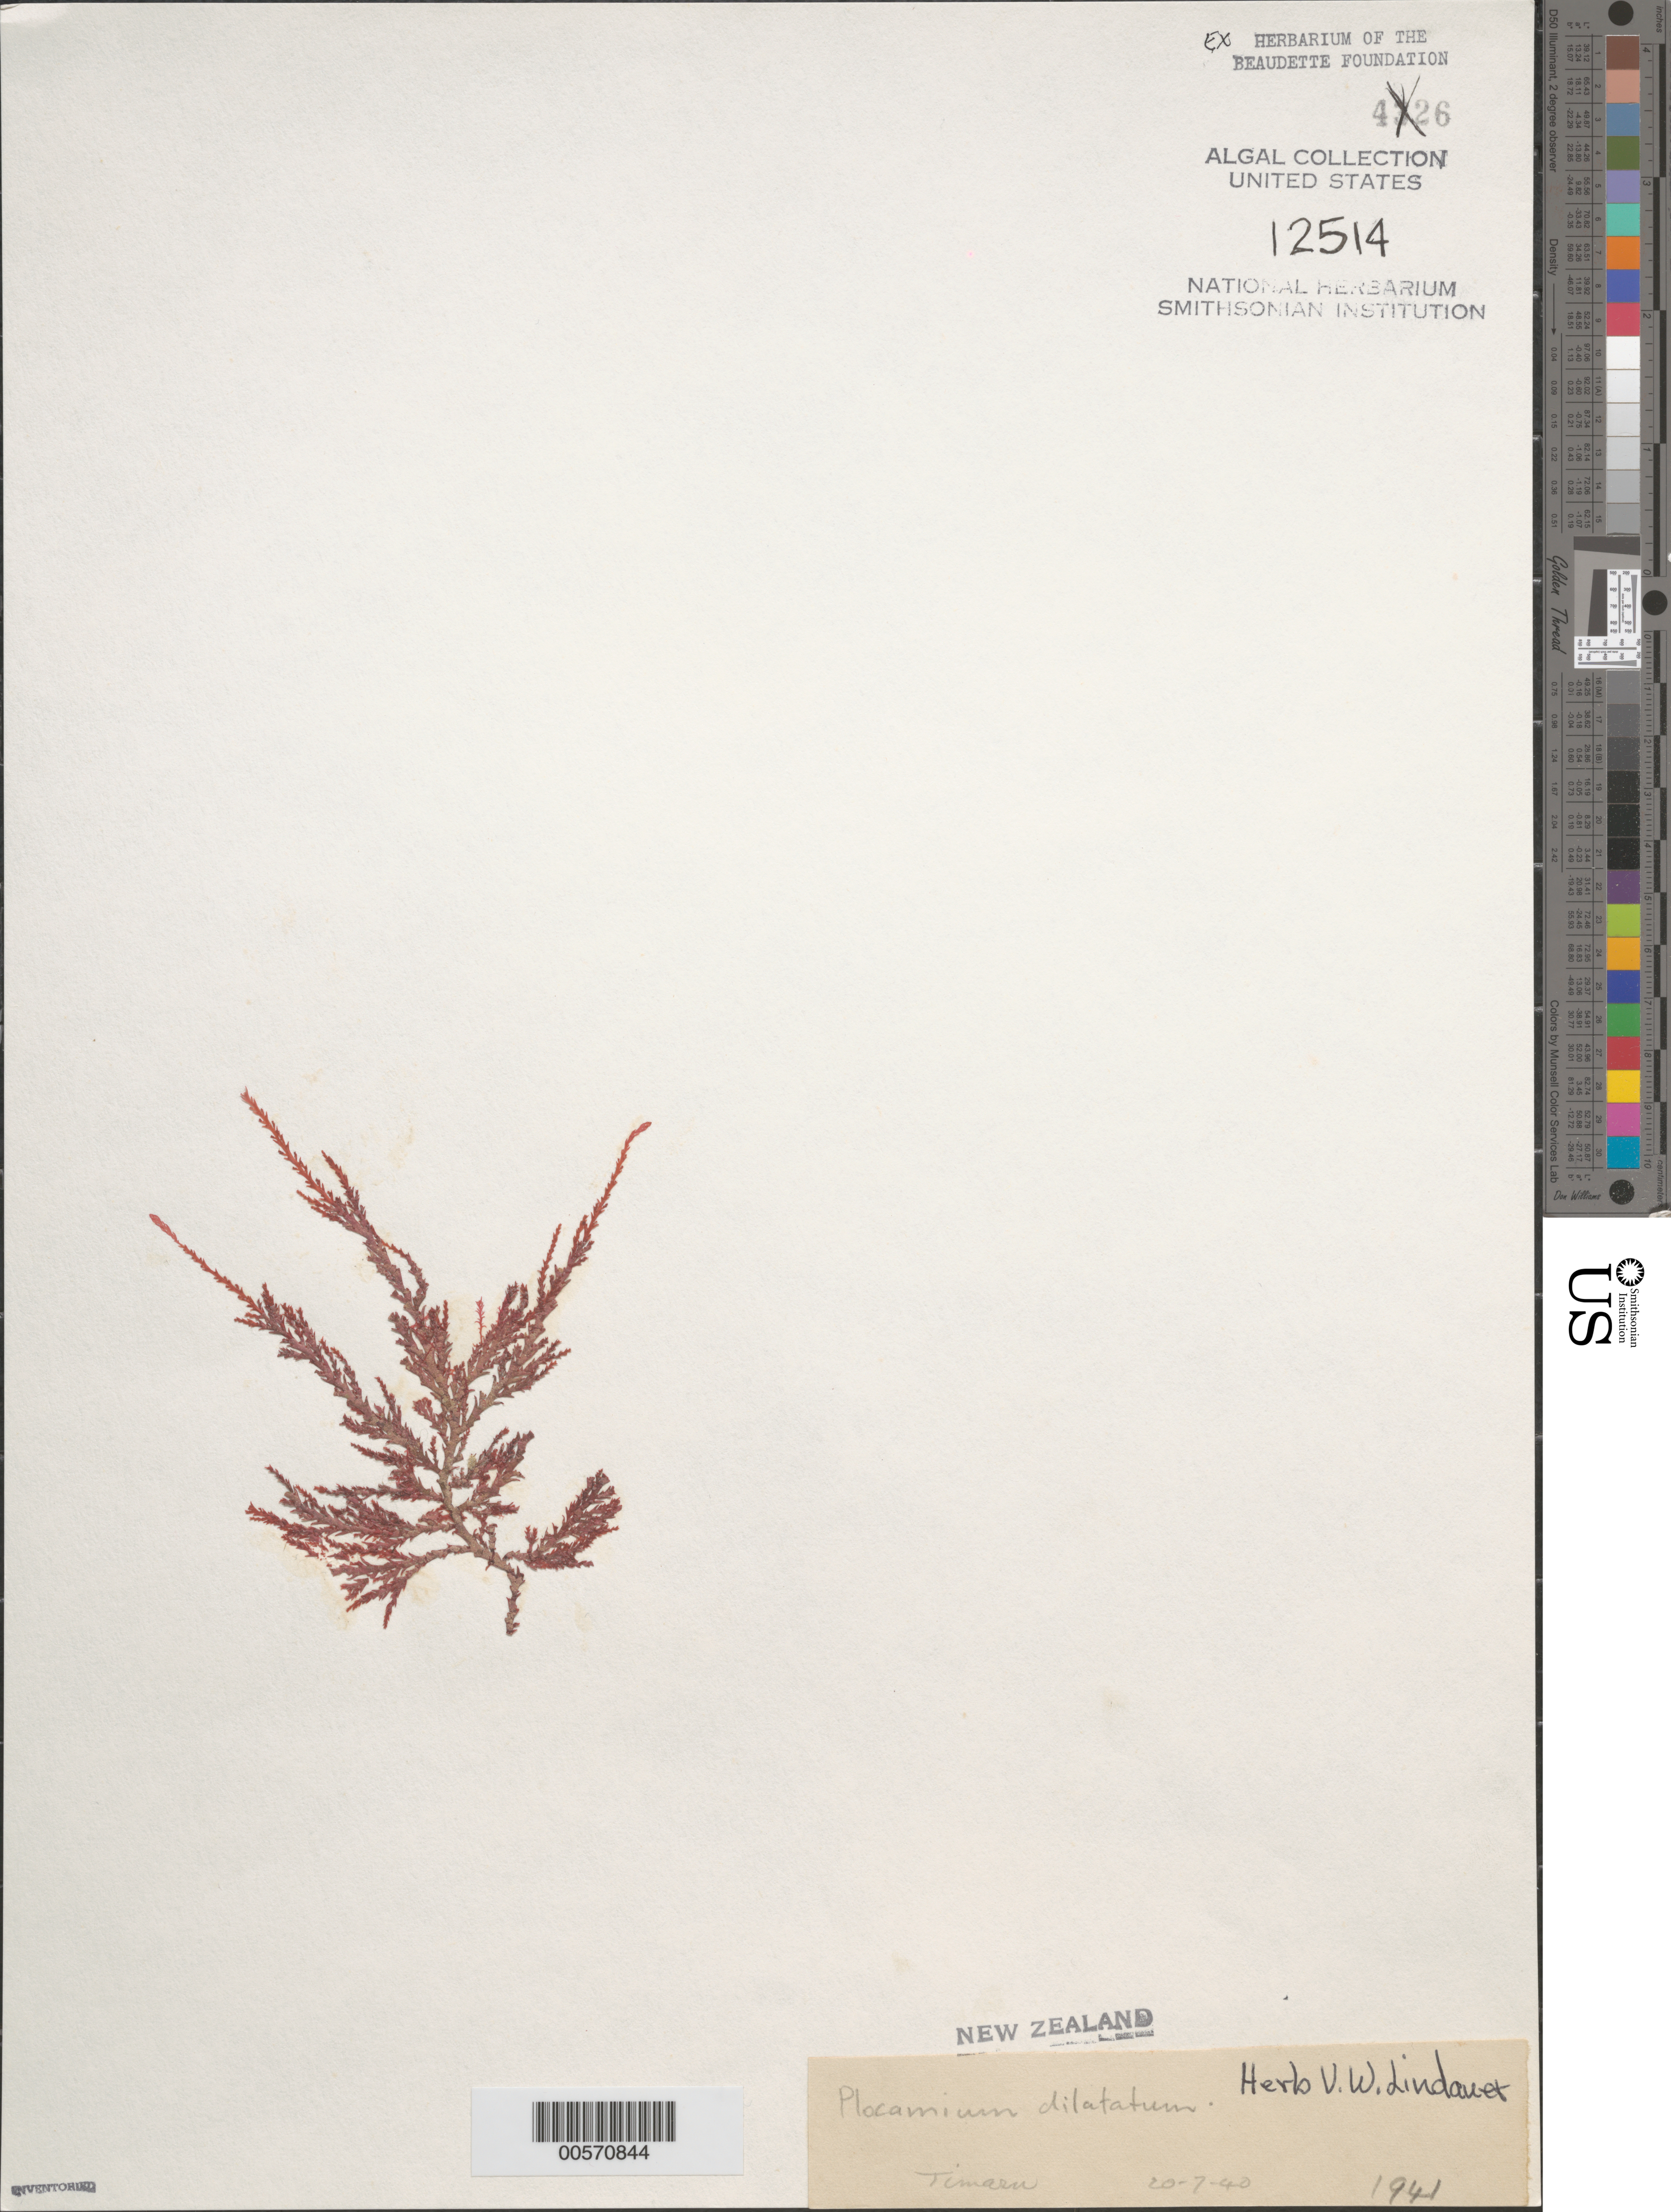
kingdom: Plantae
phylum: Rhodophyta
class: Florideophyceae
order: Plocamiales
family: Plocamiaceae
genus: Plocamium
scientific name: Plocamium dilatatum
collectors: V. Lindauer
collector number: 1941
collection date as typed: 20 Jul 1940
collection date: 1940-07-20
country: New Zealand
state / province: Canterbury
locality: Timaru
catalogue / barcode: US 12514